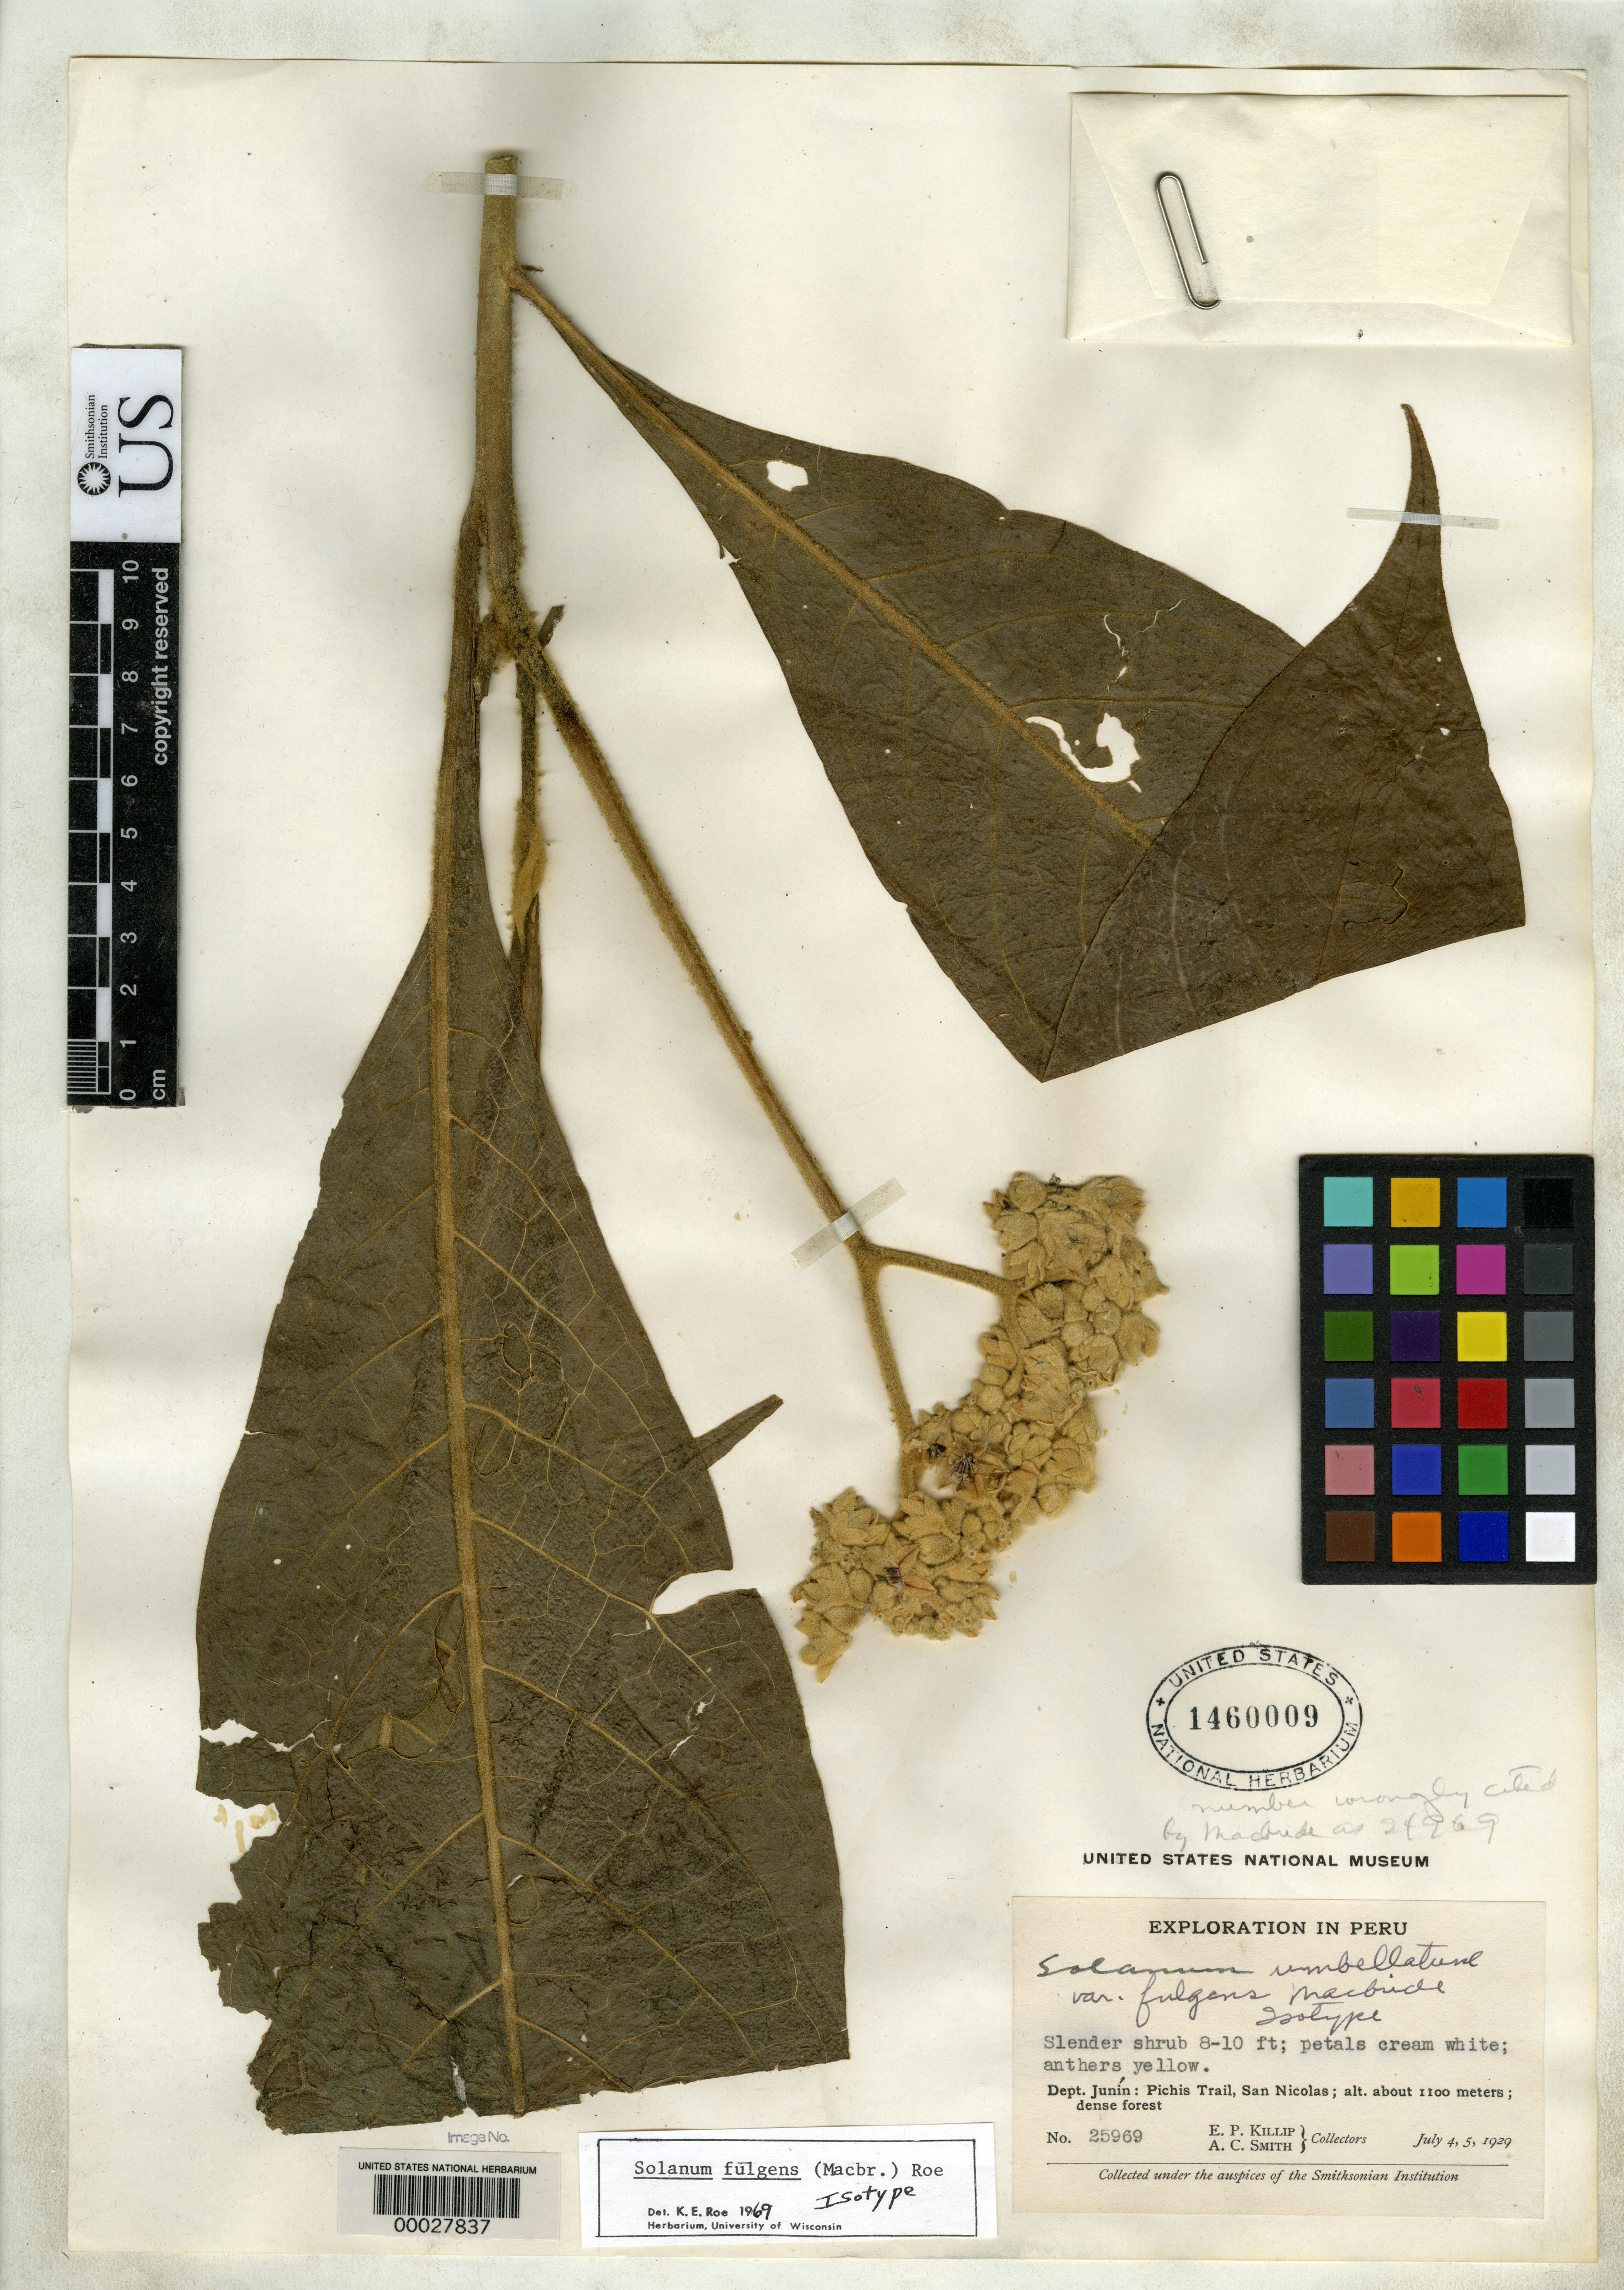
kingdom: Plantae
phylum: Tracheophyta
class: Magnoliopsida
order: Solanales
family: Solanaceae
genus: Solanum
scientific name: Solanum umbellatum var. fulgens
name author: J.F. Macbr.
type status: Isotype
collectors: E. P. Killip & A. C. Smith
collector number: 25969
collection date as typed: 04 Jul 1929 to 05 Jul 1929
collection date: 1929-07-04/1929-07-05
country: Peru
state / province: Junín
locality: Pichis Trail, San Nicolas.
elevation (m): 1100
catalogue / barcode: US 1460009